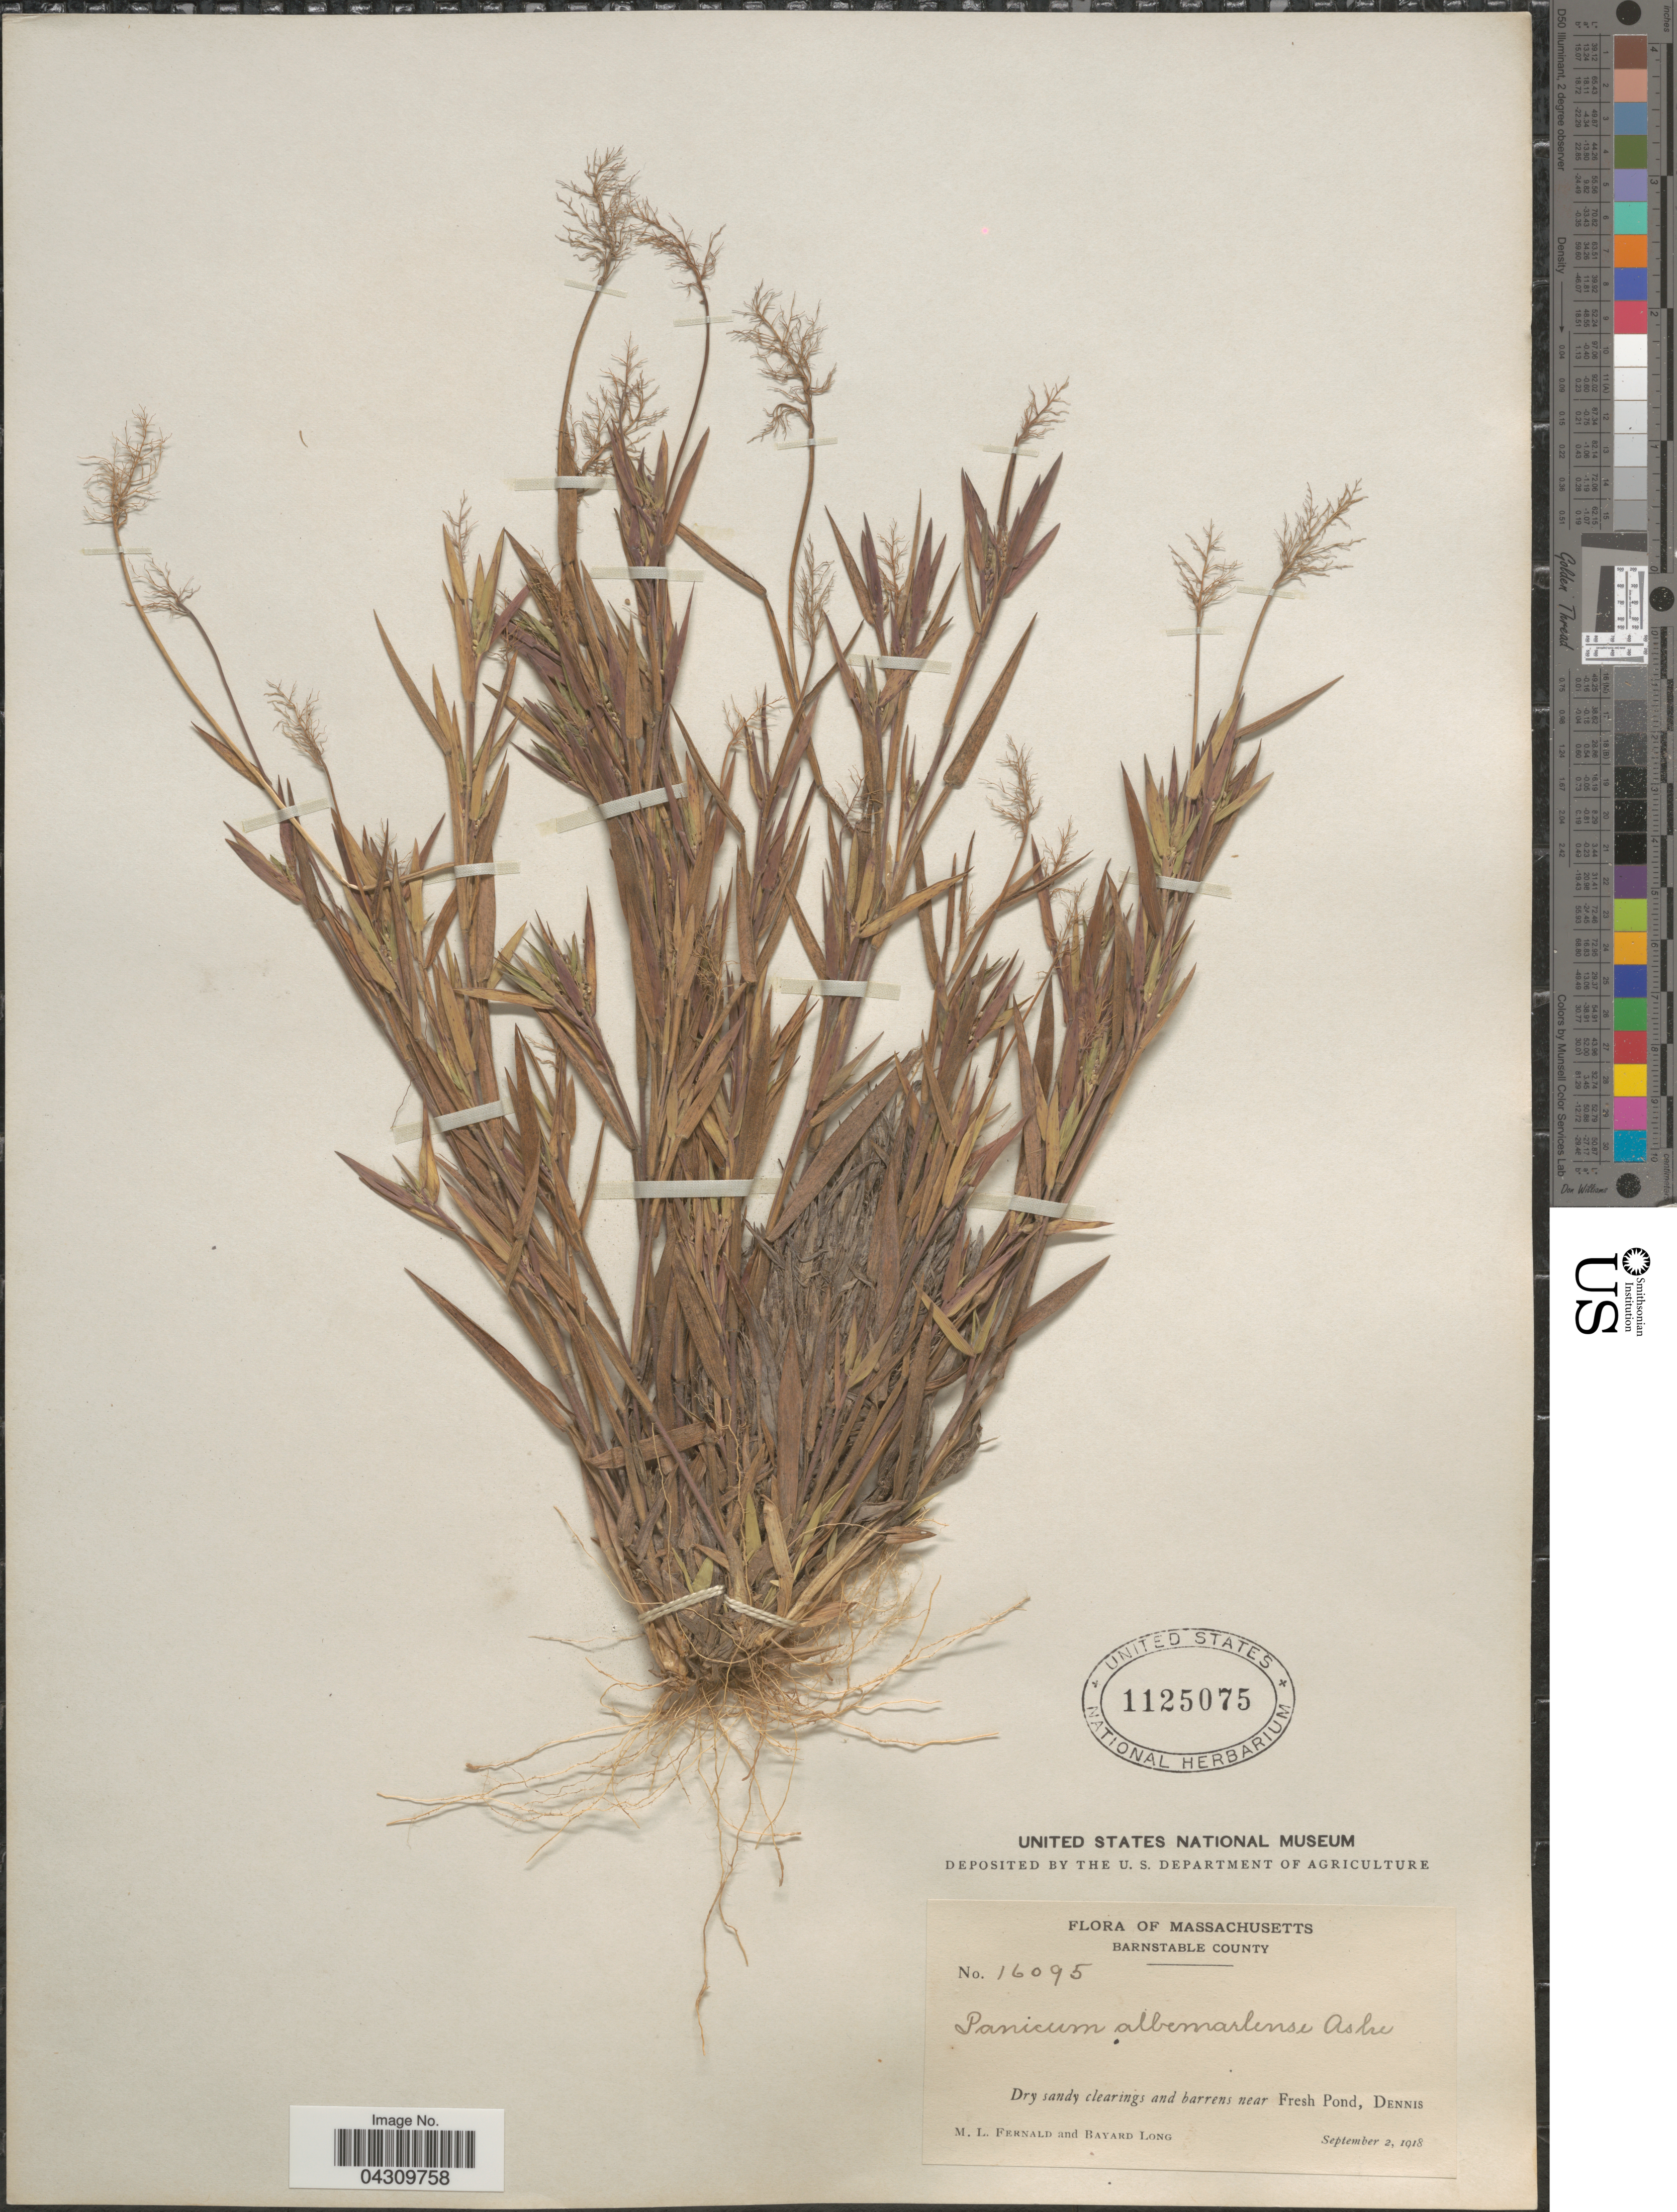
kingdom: Plantae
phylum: Tracheophyta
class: Liliopsida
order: Poales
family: Poaceae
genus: Dichanthelium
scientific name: Dichanthelium acuminatum var. acuminatum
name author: (Sw.) Gould & C.A. Clark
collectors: M. L. Fernald & B. Long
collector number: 16095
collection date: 1918-09-02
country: United States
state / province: Massachusetts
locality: Barnstable County. Dry sandy clearings and barrens near Fresh Pond, Dennis.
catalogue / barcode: US 1125075